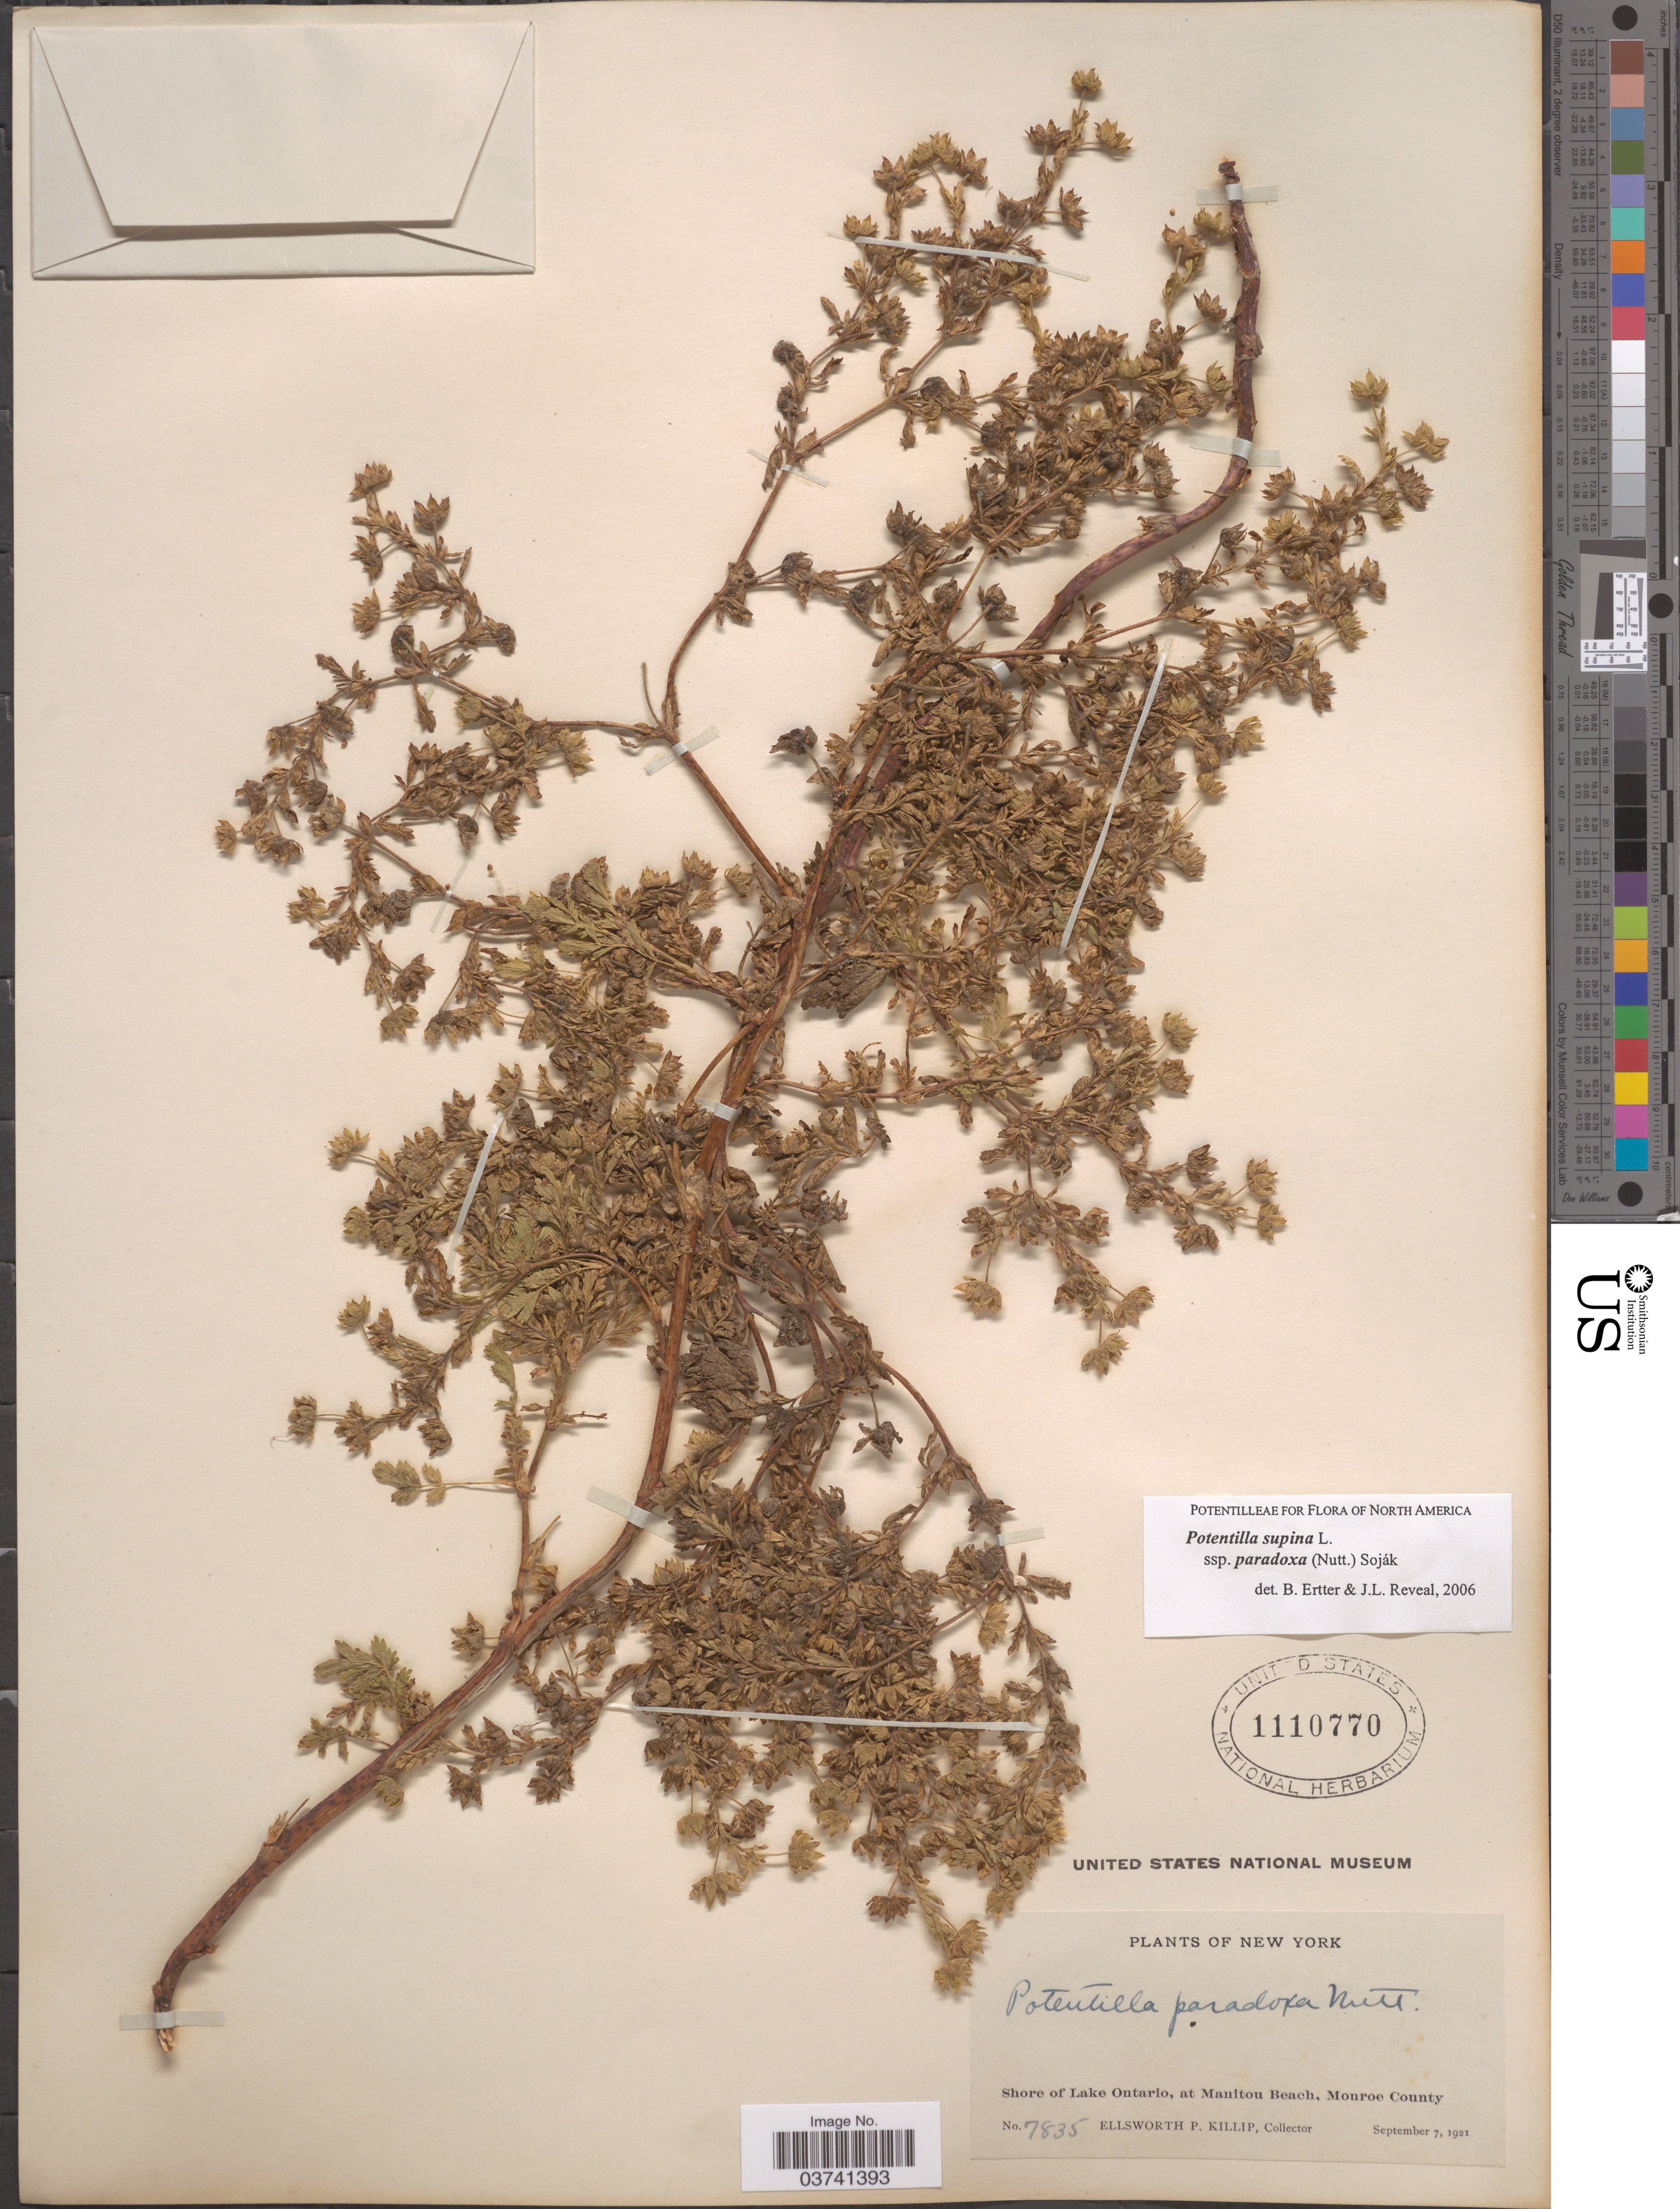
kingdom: Plantae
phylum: Tracheophyta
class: Magnoliopsida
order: Rosales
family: Rosaceae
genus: Potentilla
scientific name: Potentilla supina subsp. paradoxa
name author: (Nutt.) Soják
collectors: E. P. Killip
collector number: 7835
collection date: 1921-09-07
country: United States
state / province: New York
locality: Shore of Lake Ontario, at Manitou Beach, Monroe County.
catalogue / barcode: US 1110770